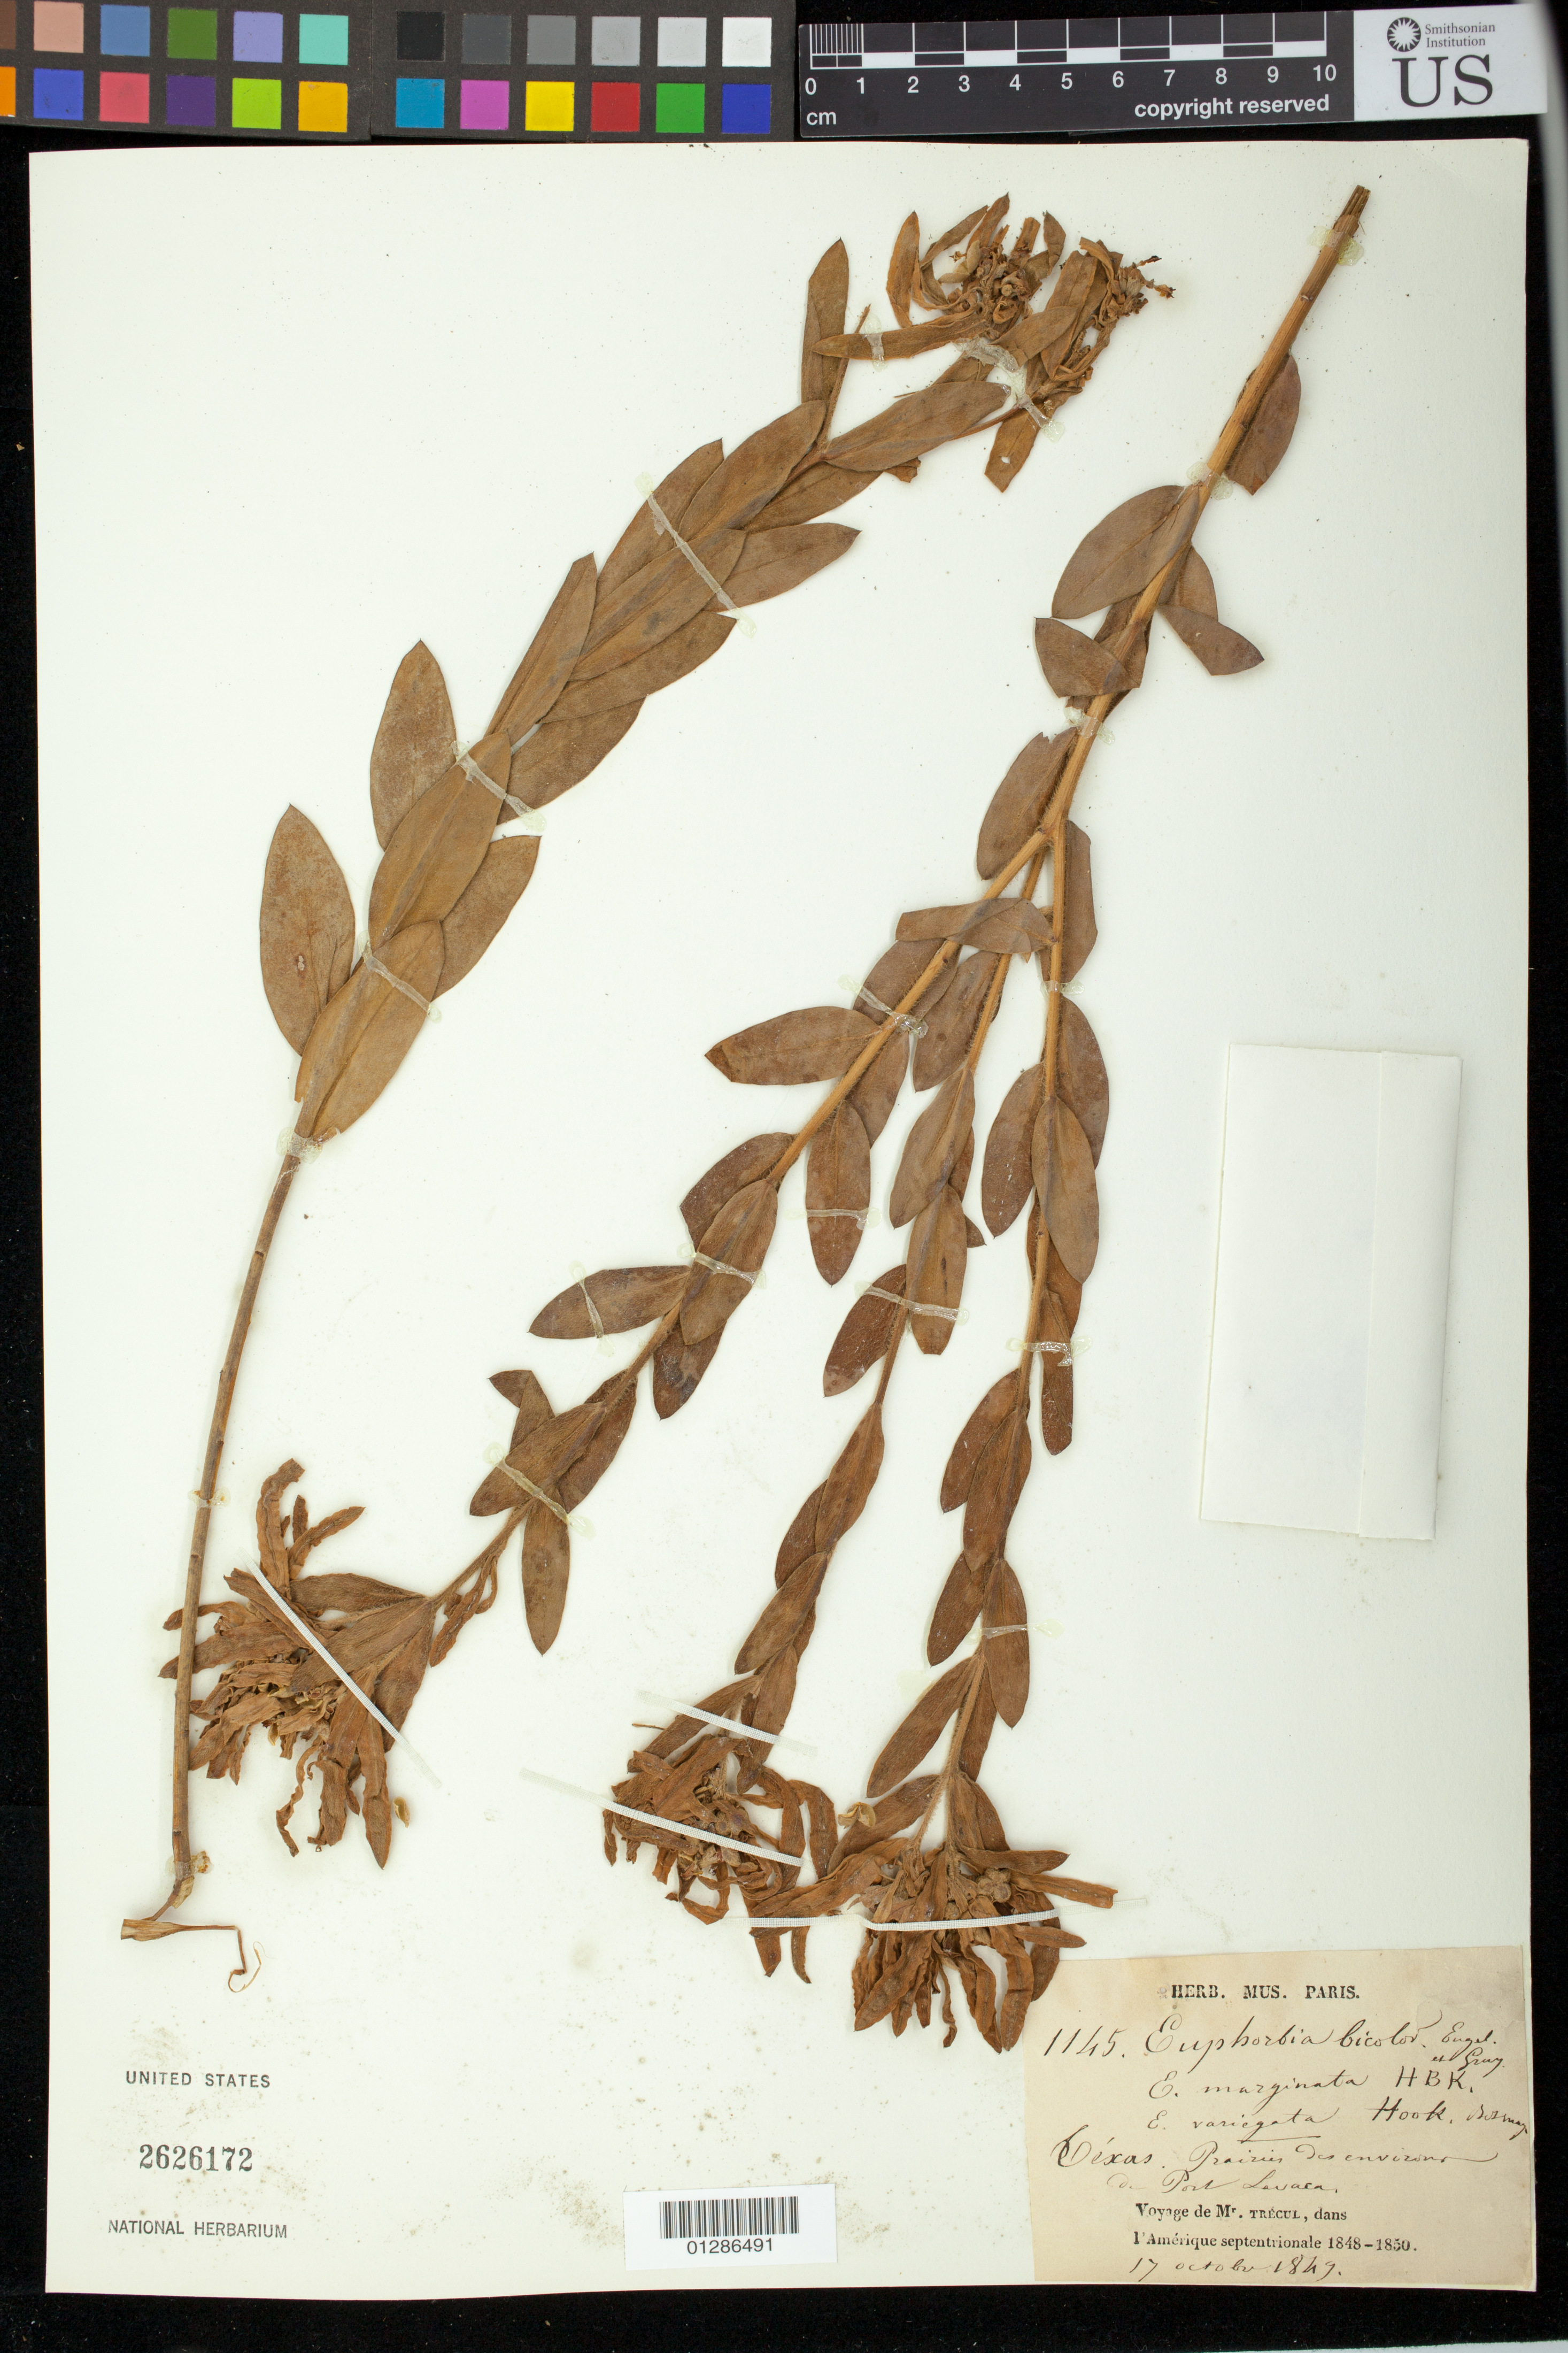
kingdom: Plantae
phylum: Tracheophyta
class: Magnoliopsida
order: Malpighiales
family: Euphorbiaceae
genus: Euphorbia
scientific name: Euphorbia bicolor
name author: Engelm. & A. Gray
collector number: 1145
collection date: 1849-10-17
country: United States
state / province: Texas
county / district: Calhoun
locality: Port Lavaca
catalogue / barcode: US 2626172